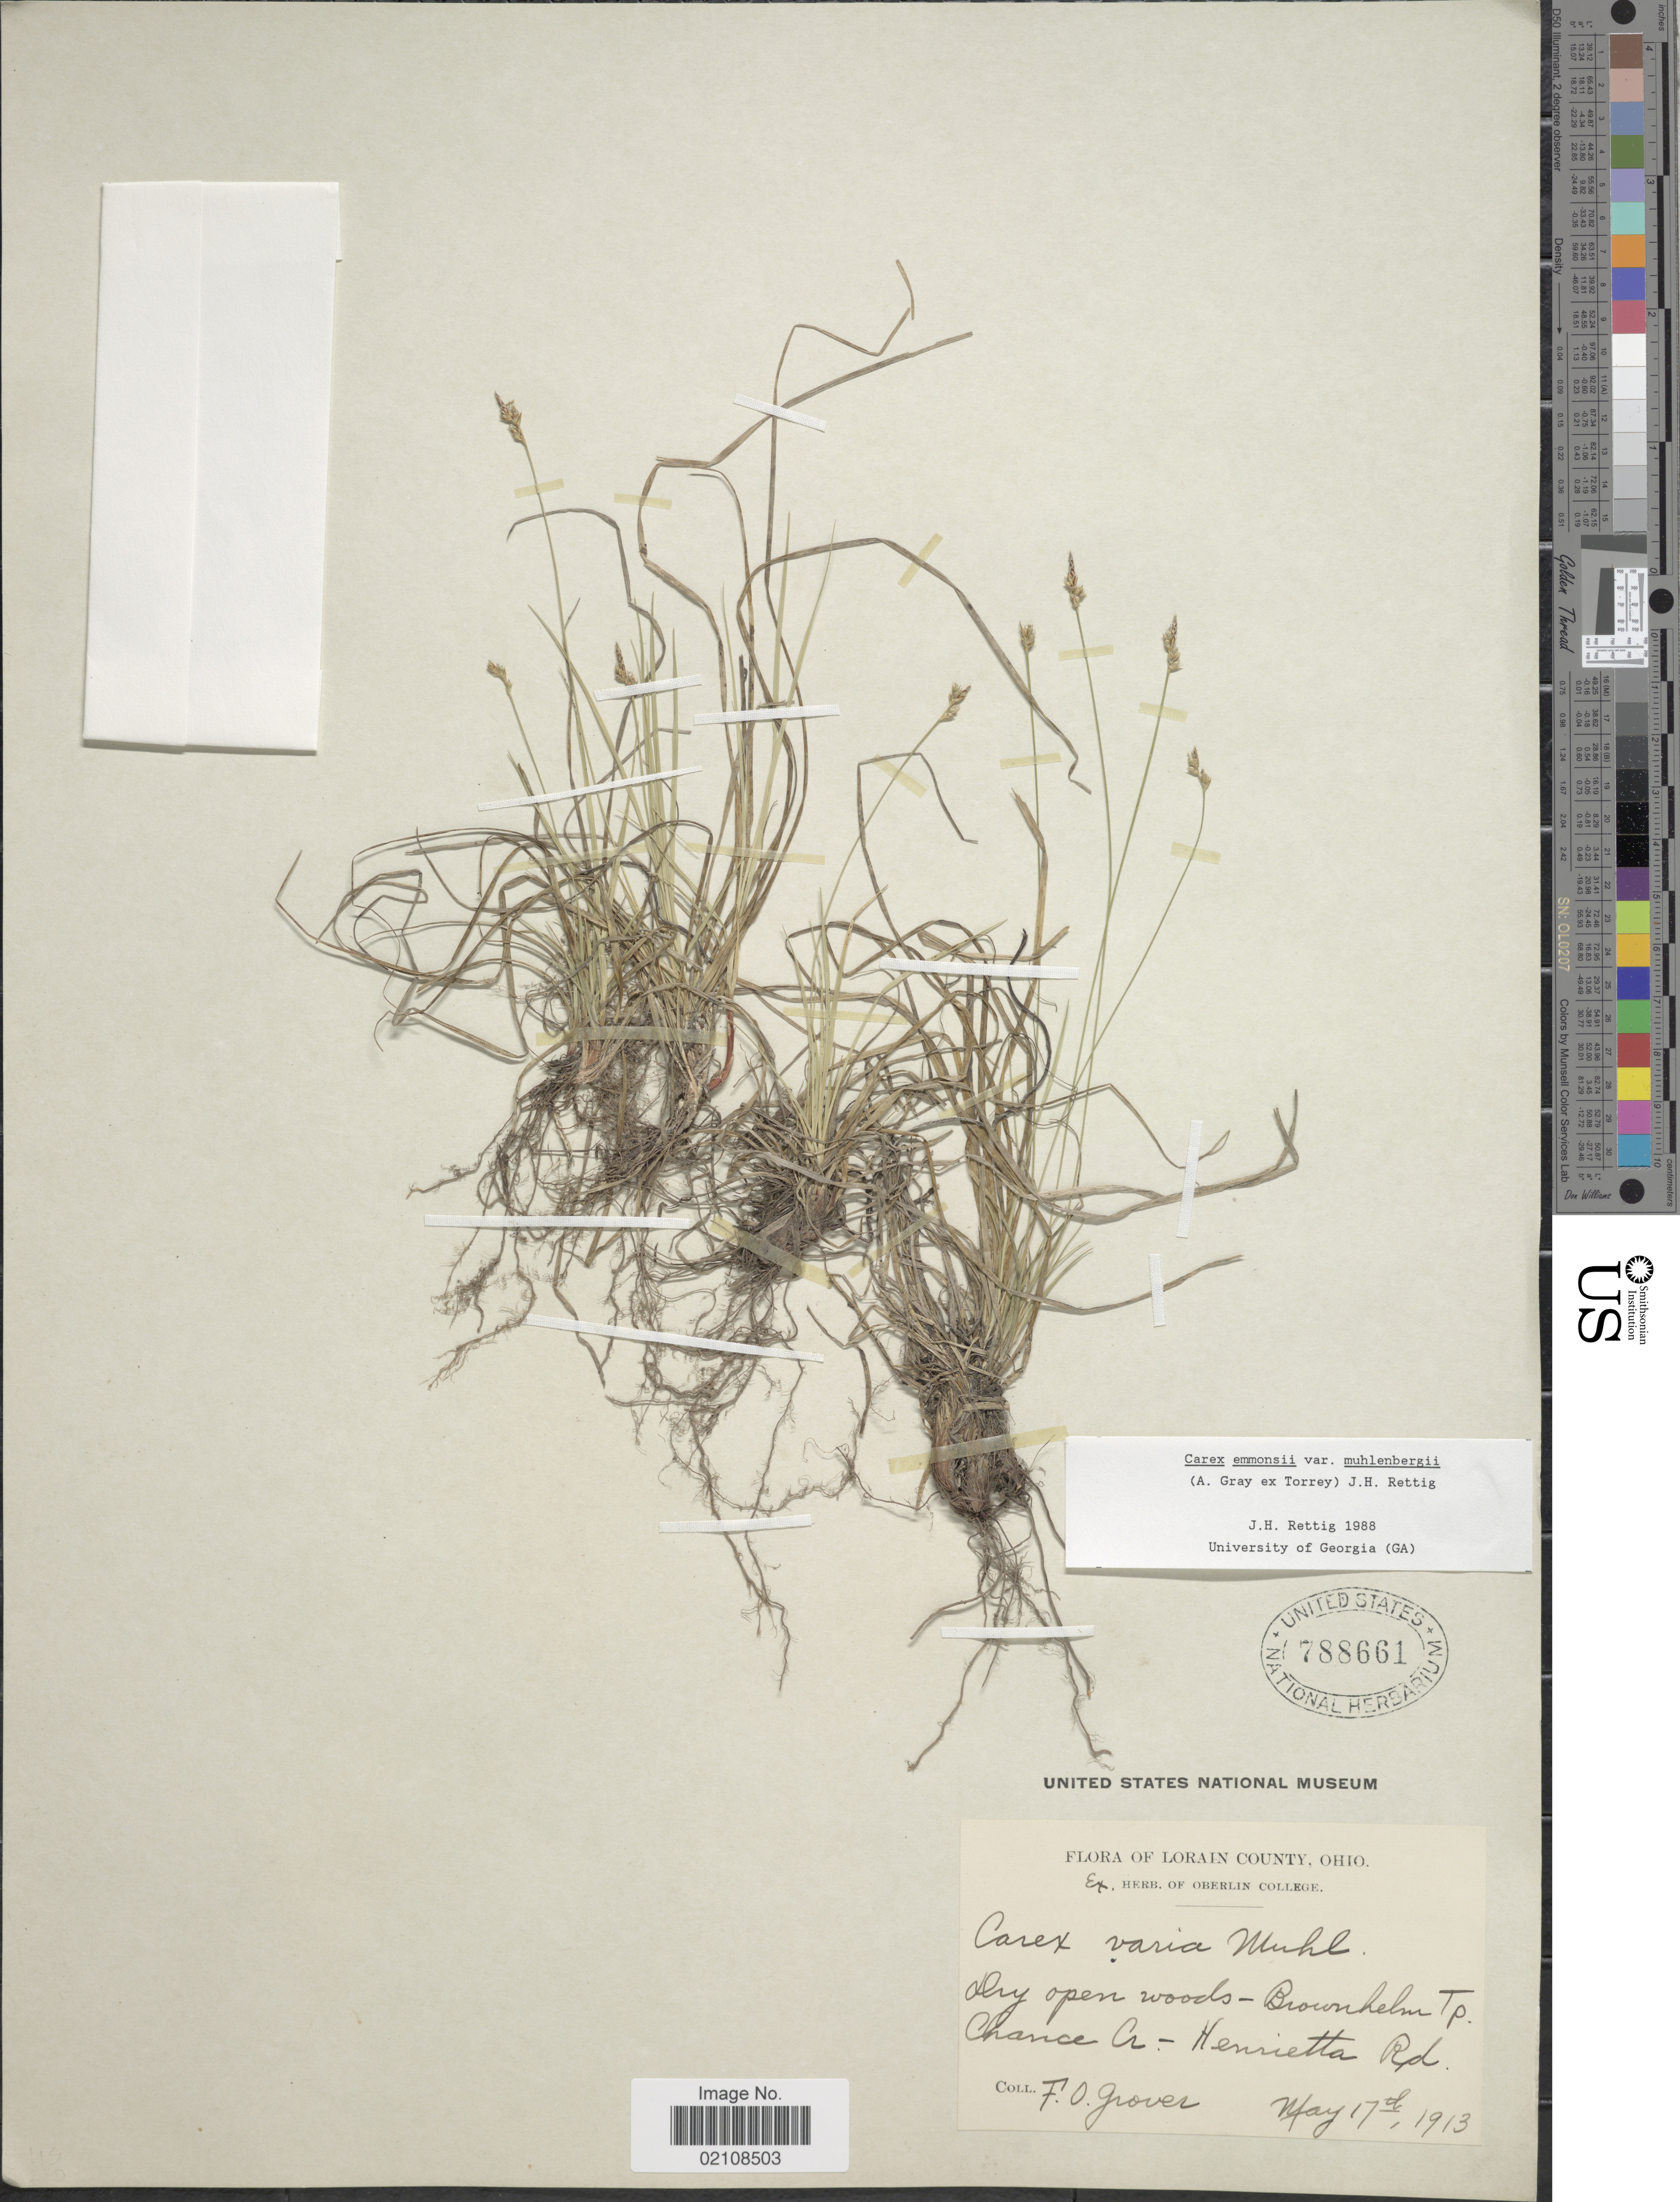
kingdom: Plantae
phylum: Tracheophyta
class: Liliopsida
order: Poales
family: Cyperaceae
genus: Carex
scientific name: Carex albicans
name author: Willd. ex Spreng.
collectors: F. Grover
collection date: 1913-05-17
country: United States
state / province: Ohio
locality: Lorain County, Chance Cr.- Henrietta Rd.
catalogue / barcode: US 788661